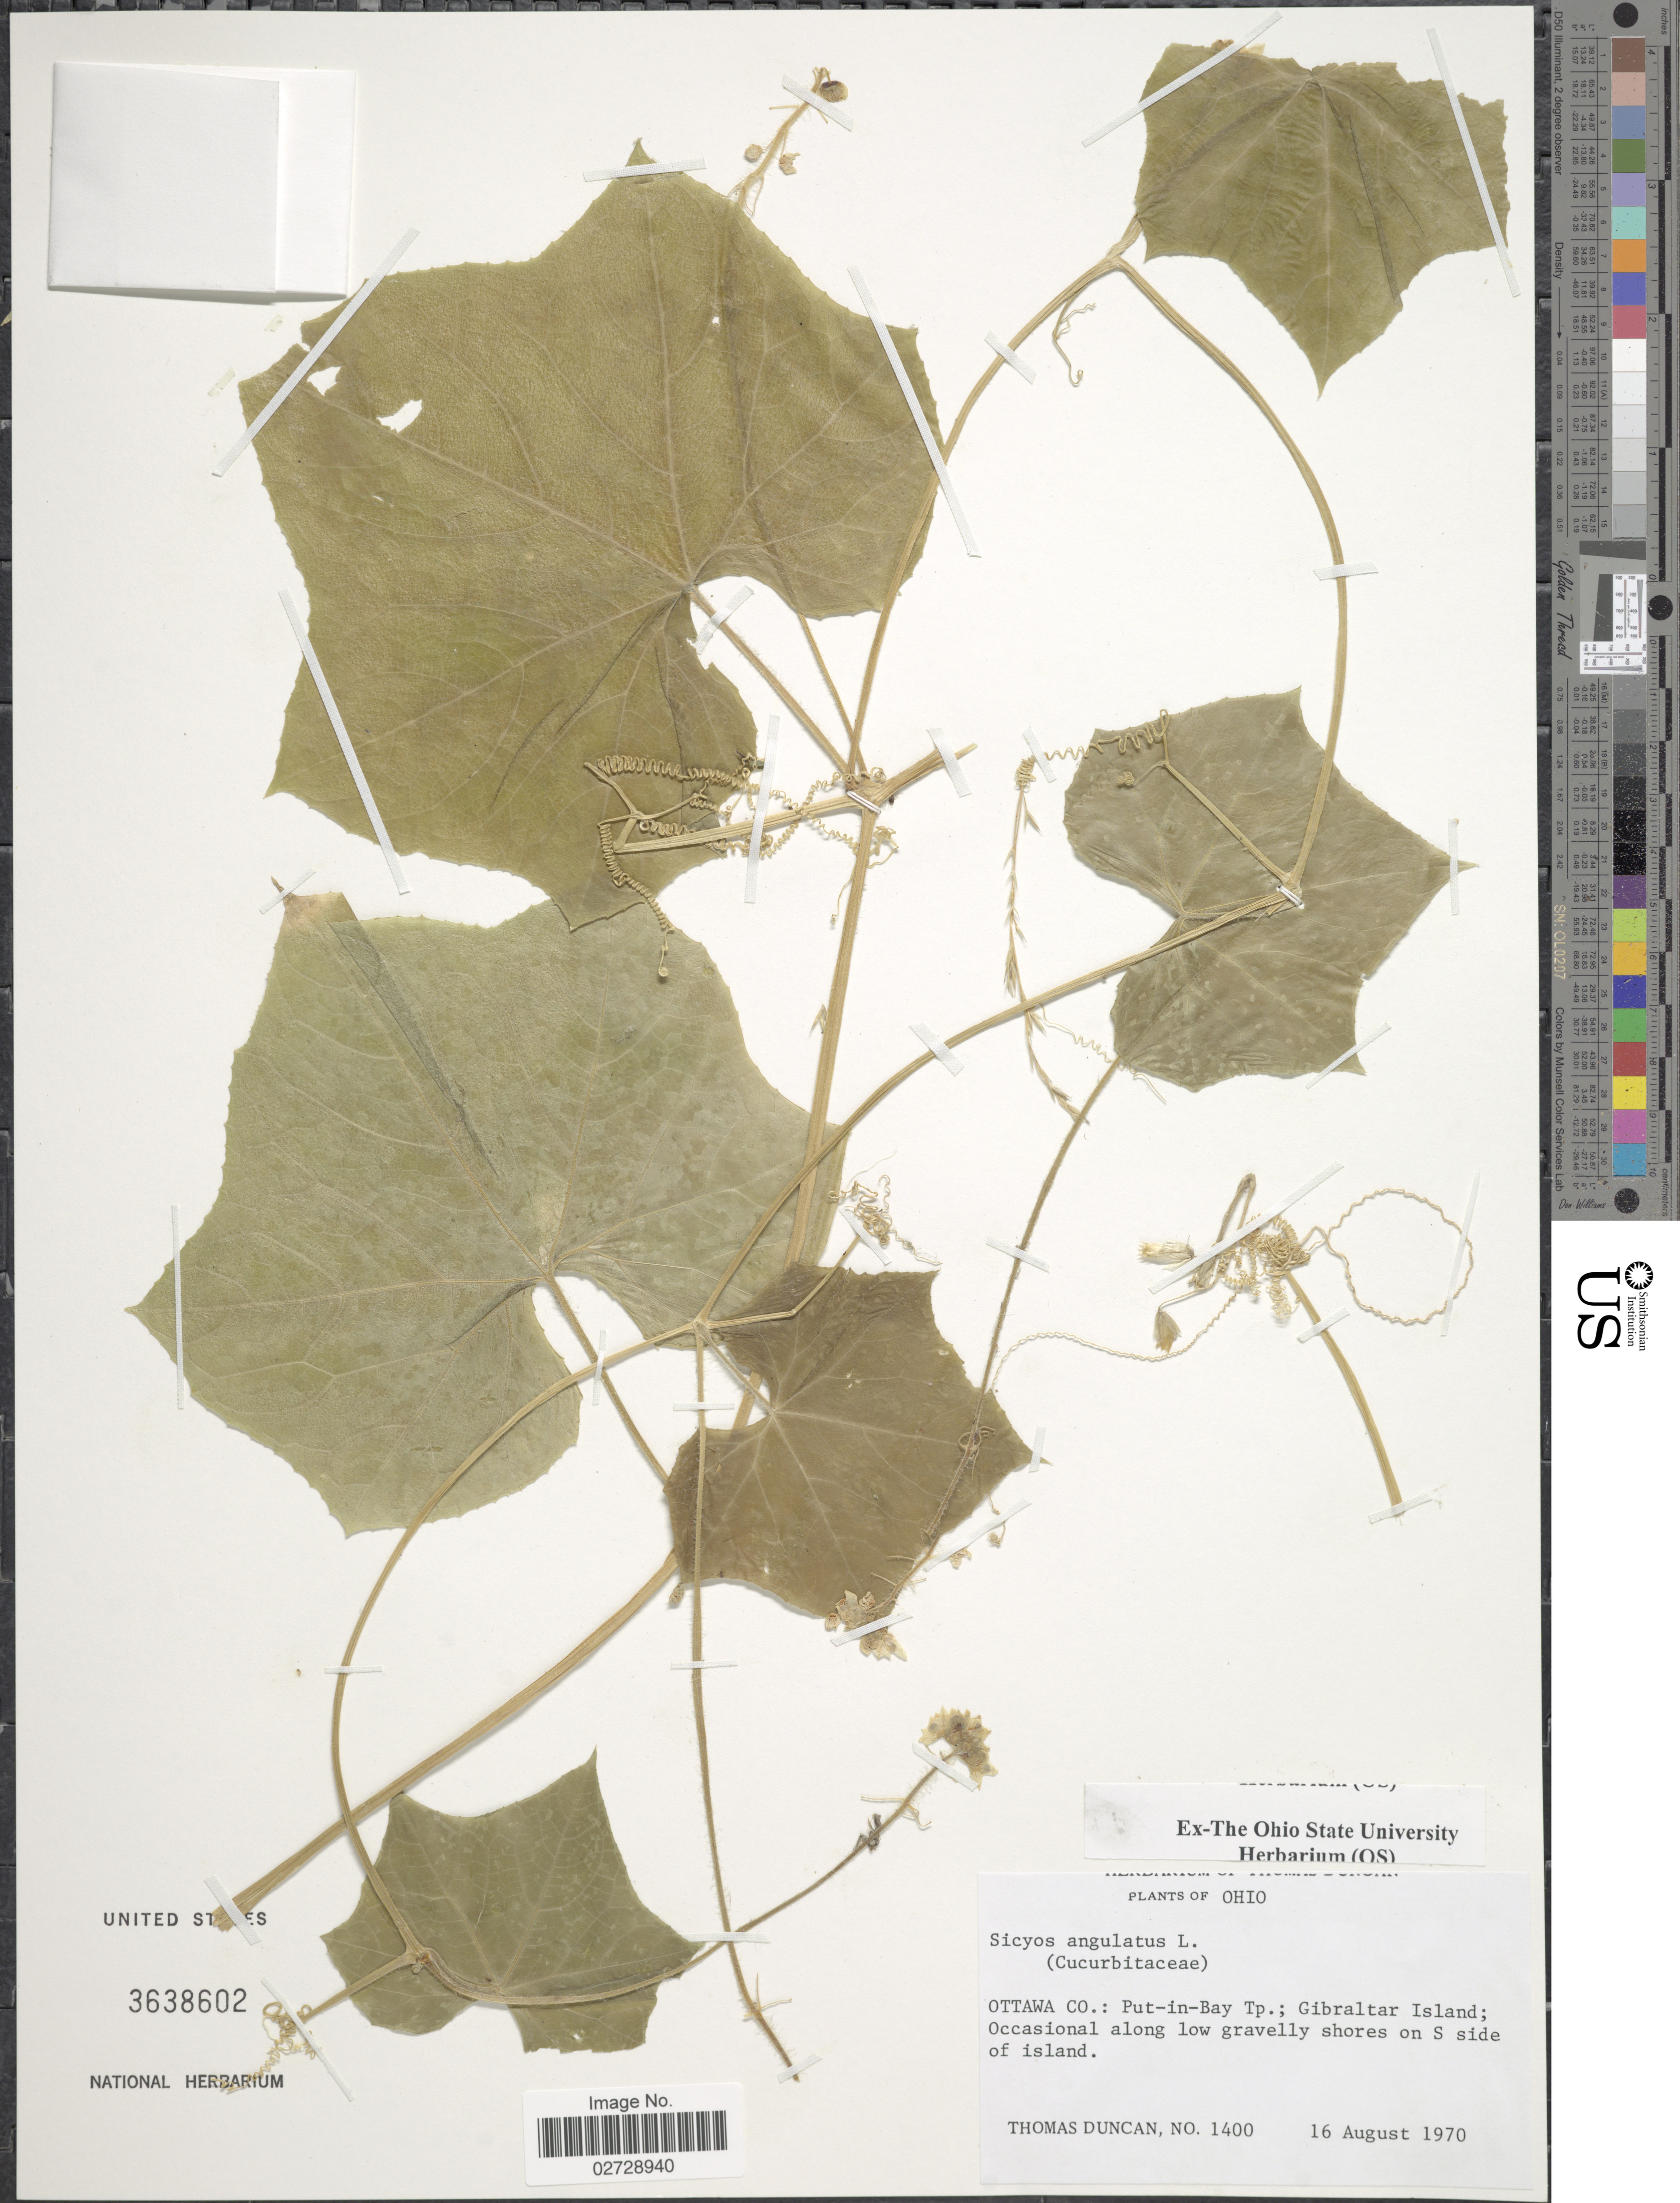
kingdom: Plantae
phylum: Tracheophyta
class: Magnoliopsida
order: Cucurbitales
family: Cucurbitaceae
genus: Sicyos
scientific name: Sicyos angulatus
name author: L.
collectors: T. Duncan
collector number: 1400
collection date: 1970-08-16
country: United States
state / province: Ohio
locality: Ottawa Co: Put-in-Bay Tp; Gibraltar Island; Occasional along low gravelly shores on S side of island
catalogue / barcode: US 3638602